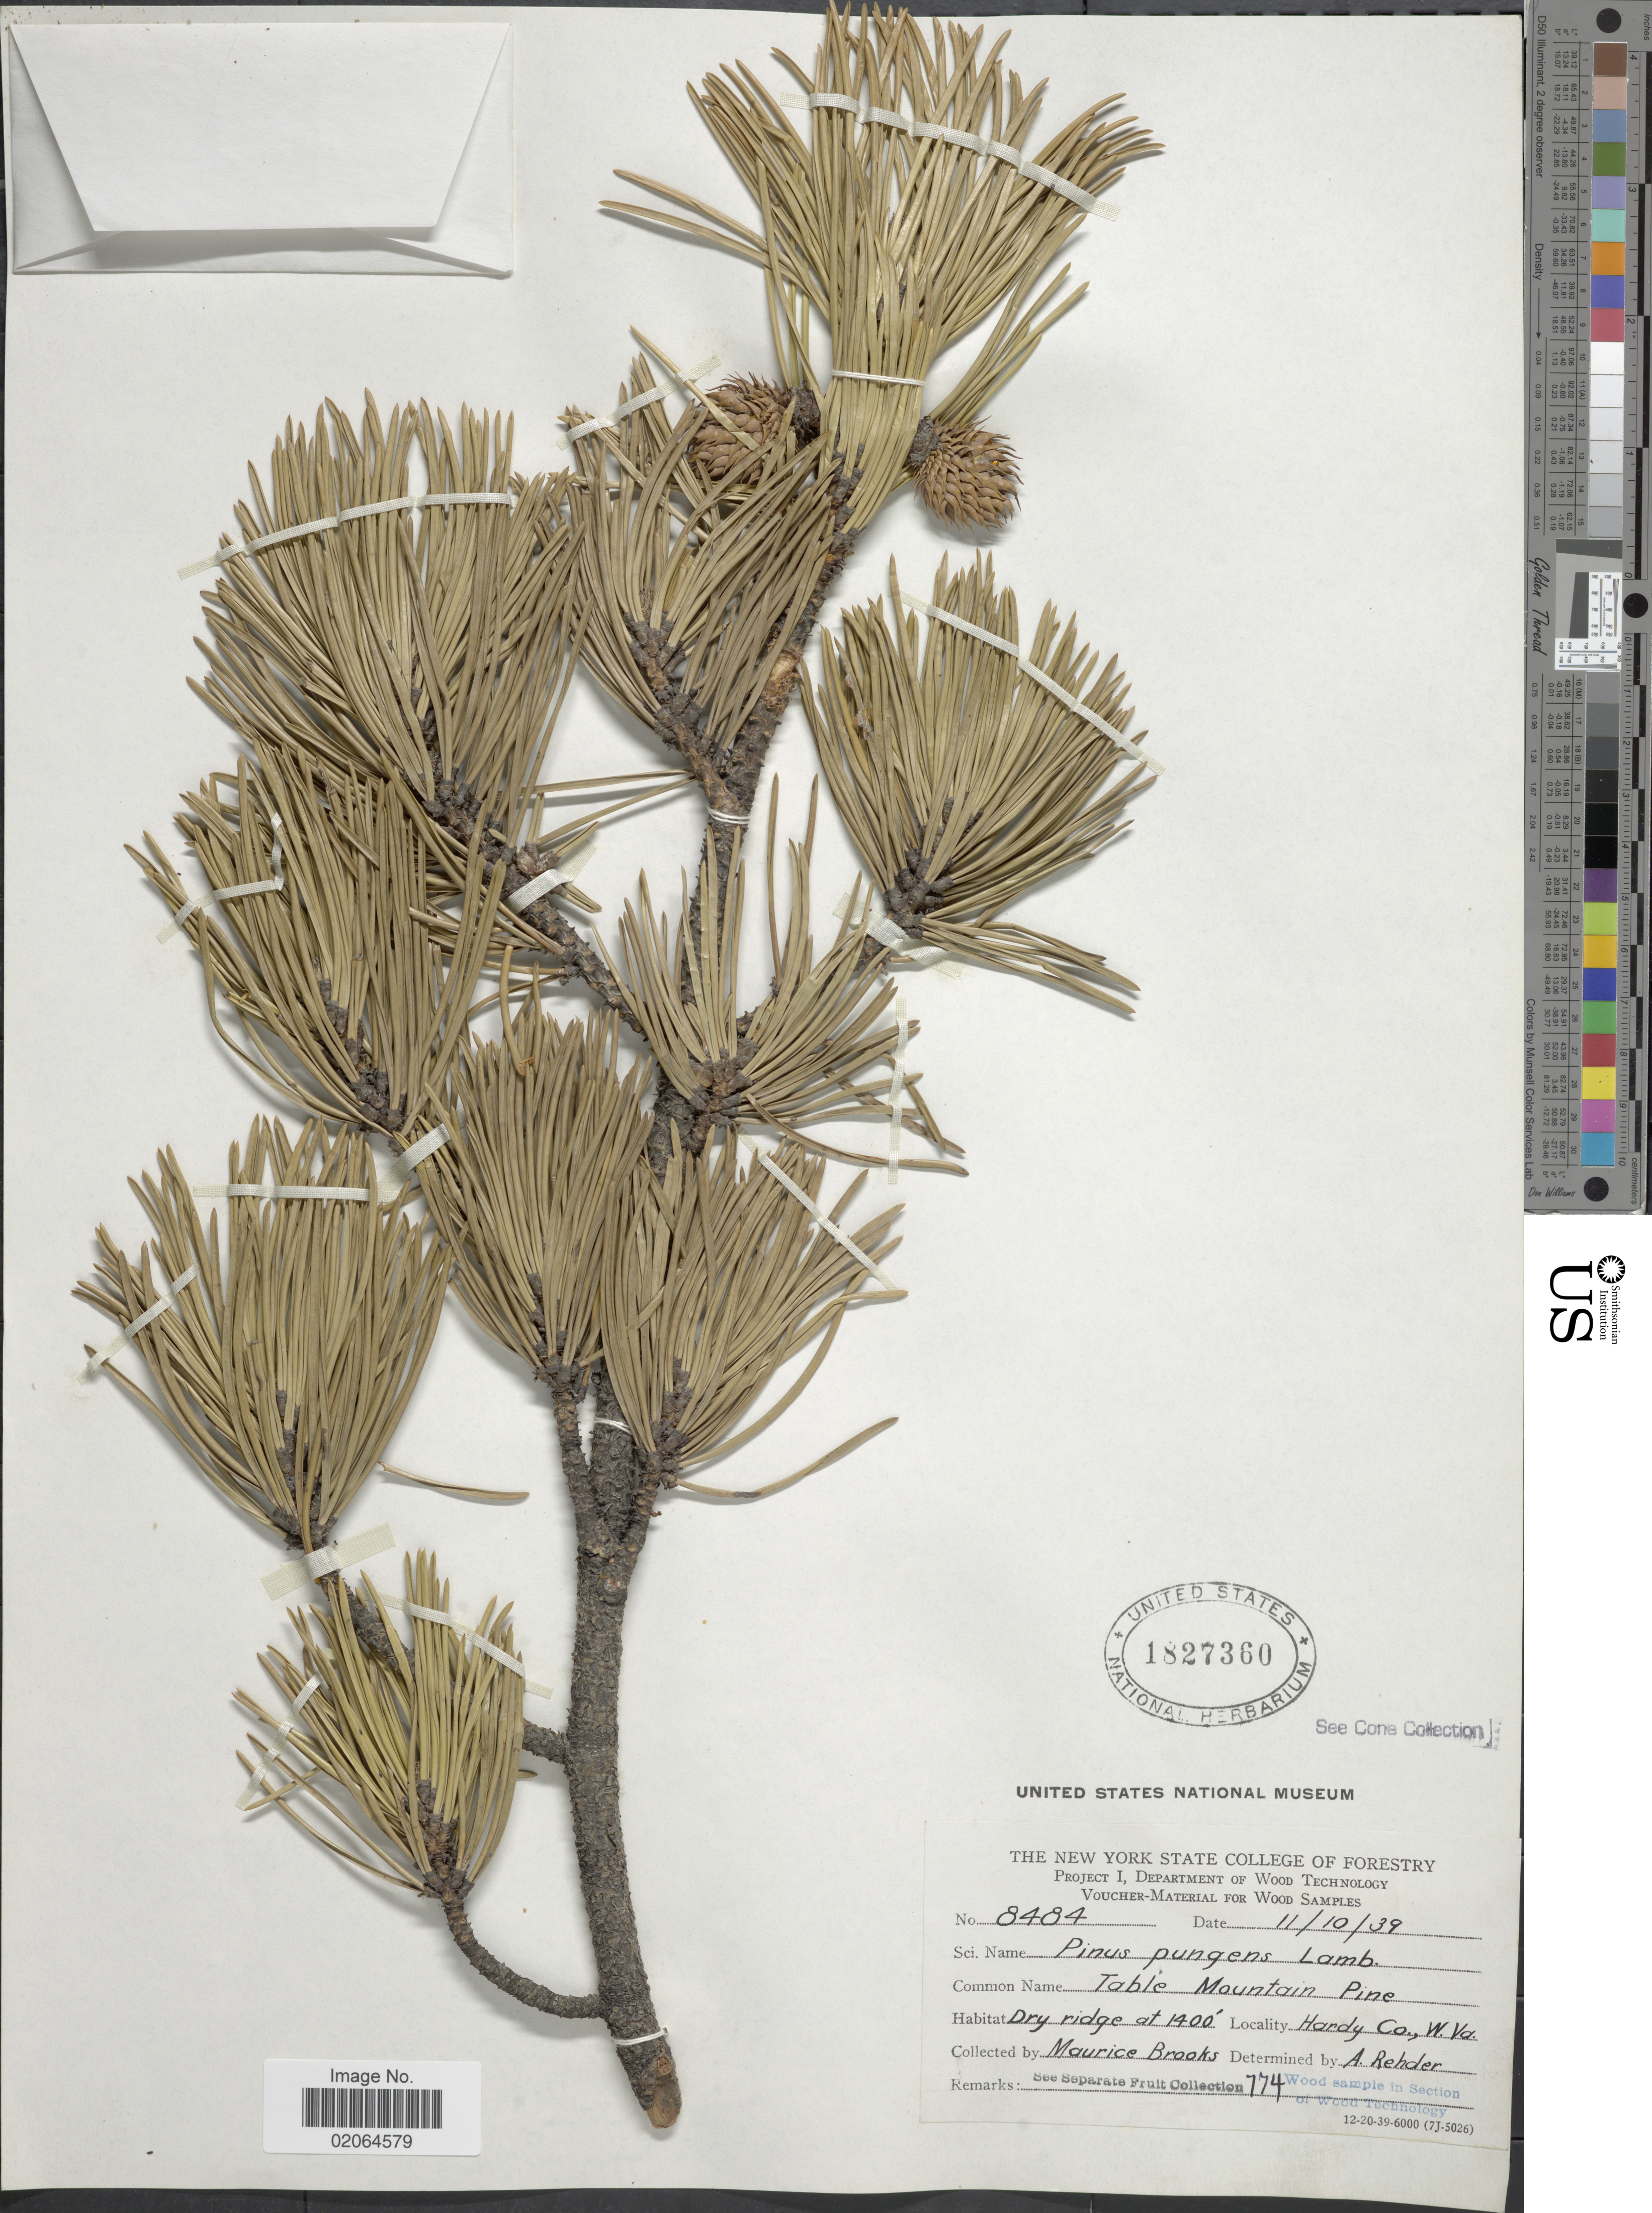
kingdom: Plantae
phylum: Tracheophyta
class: Pinopsida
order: Pinales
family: Pinaceae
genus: Pinus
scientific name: Pinus pungens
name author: Lamb.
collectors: M. Brooks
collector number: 8484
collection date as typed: Transcribed d/m/y: 10/11/39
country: United States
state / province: West Virginia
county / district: Hardy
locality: Dry ridge, Hardy Co., W. Va.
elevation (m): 427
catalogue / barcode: US 1827360